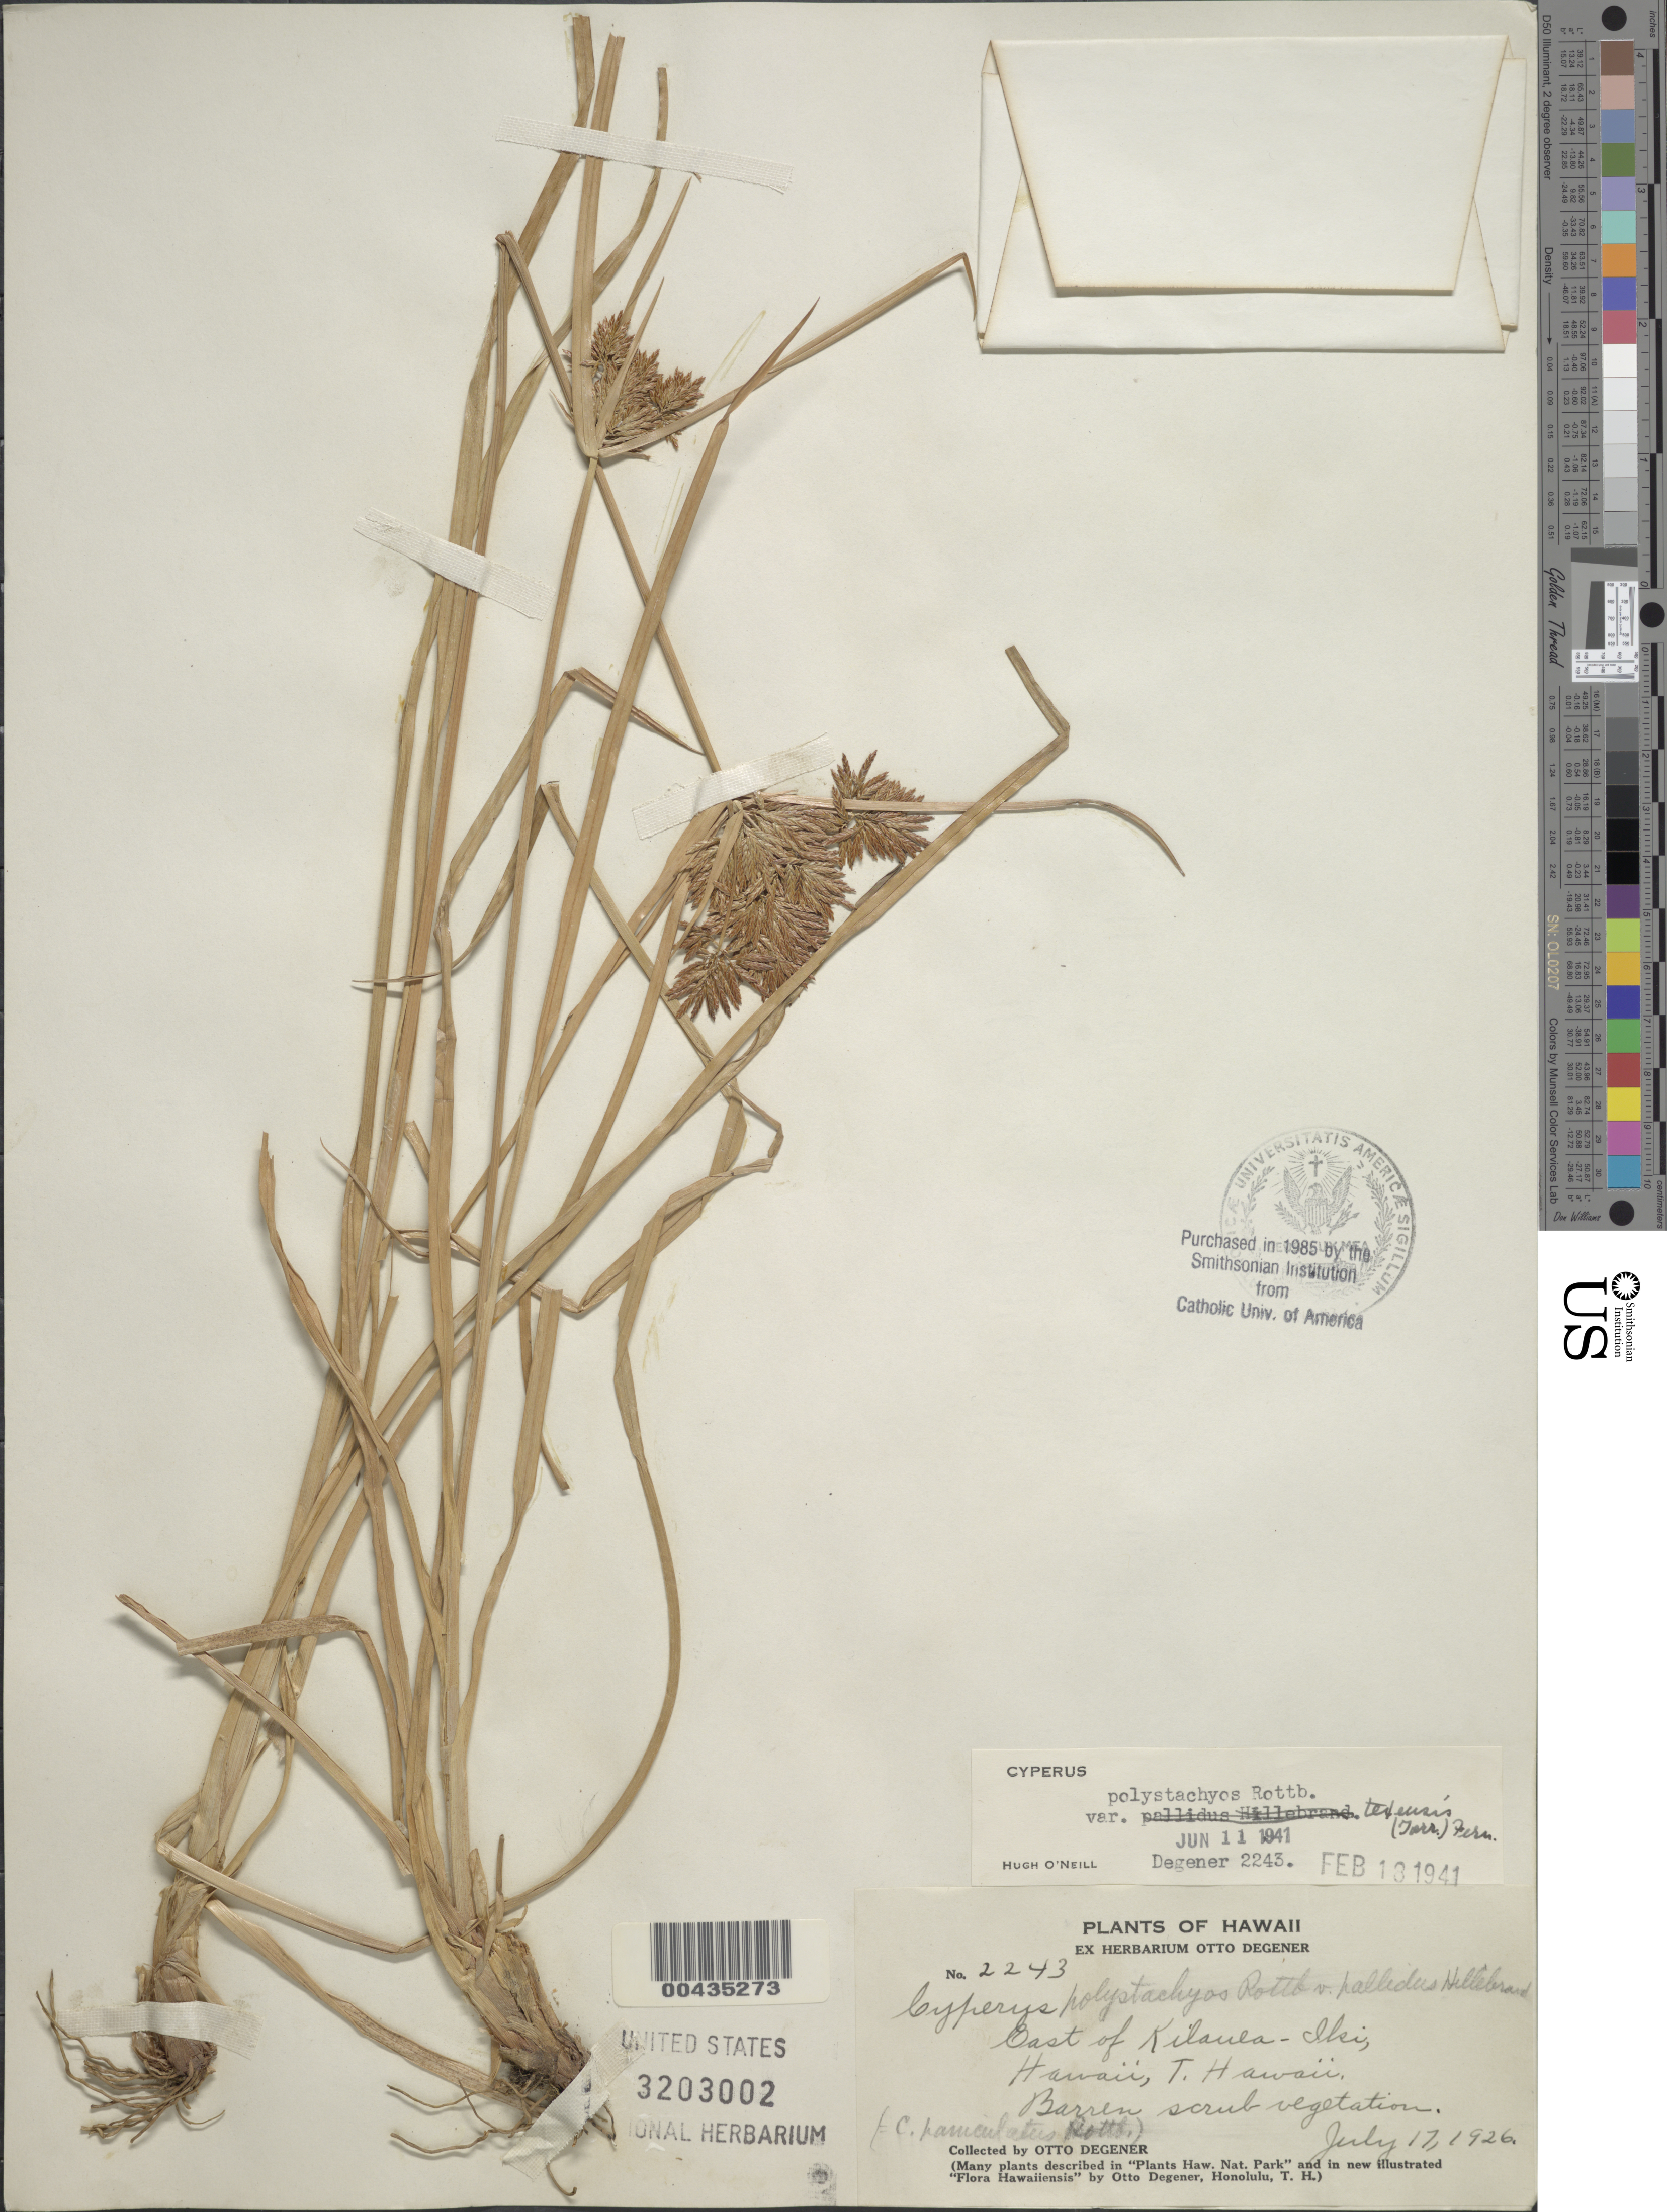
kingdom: Plantae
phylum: Tracheophyta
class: Liliopsida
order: Poales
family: Cyperaceae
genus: Cyperus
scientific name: Cyperus polystachyos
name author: Rottb.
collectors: O. Degener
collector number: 2243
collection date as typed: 17 Jul 1926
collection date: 1926-07-17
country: United States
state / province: Hawaii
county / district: Hawaii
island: Hawaii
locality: East of Kilauea-Iki, Hawaii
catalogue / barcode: US 3203002